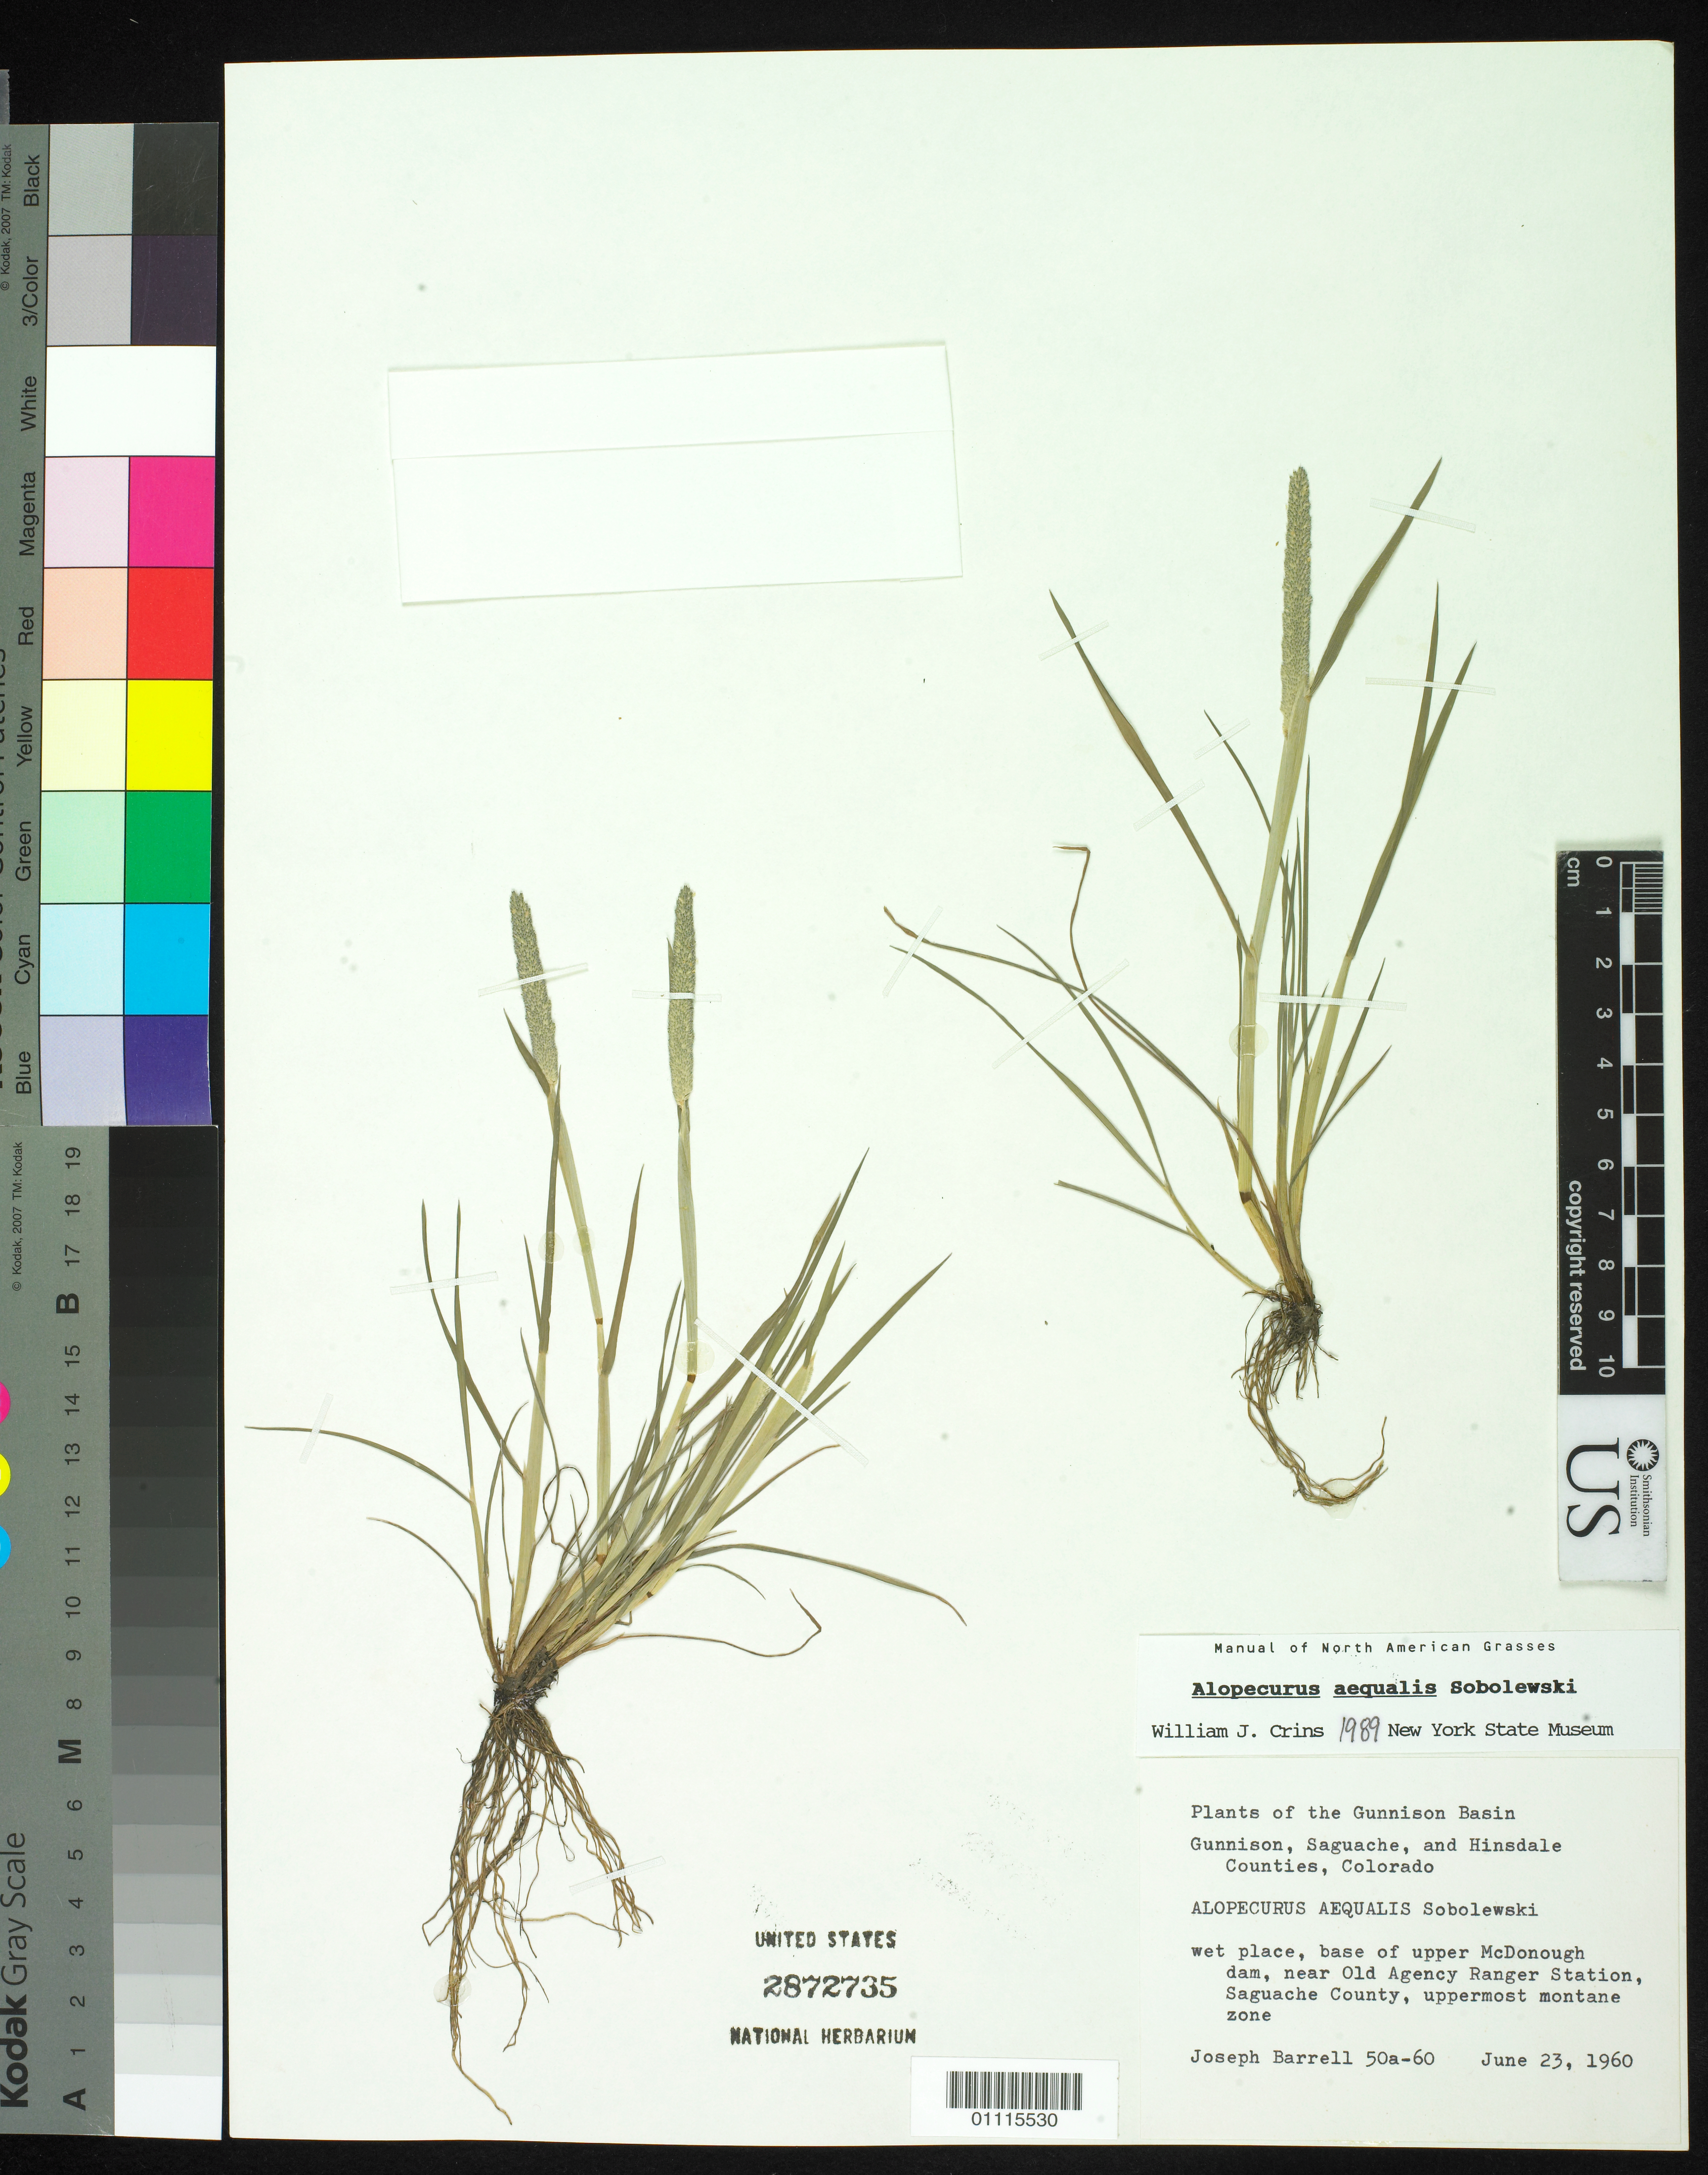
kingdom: Plantae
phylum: Tracheophyta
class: Liliopsida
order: Poales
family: Poaceae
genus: Alopecurus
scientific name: Alopecurus aequalis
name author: Sobol.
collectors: J. Barrell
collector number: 50a-60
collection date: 1960-06-23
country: United States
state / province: Colorado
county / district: Saguache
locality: base of upper McDonough Dam, near Old Agency Ranger Station, uppermost montane zone.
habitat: Wet place.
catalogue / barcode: US 2872735